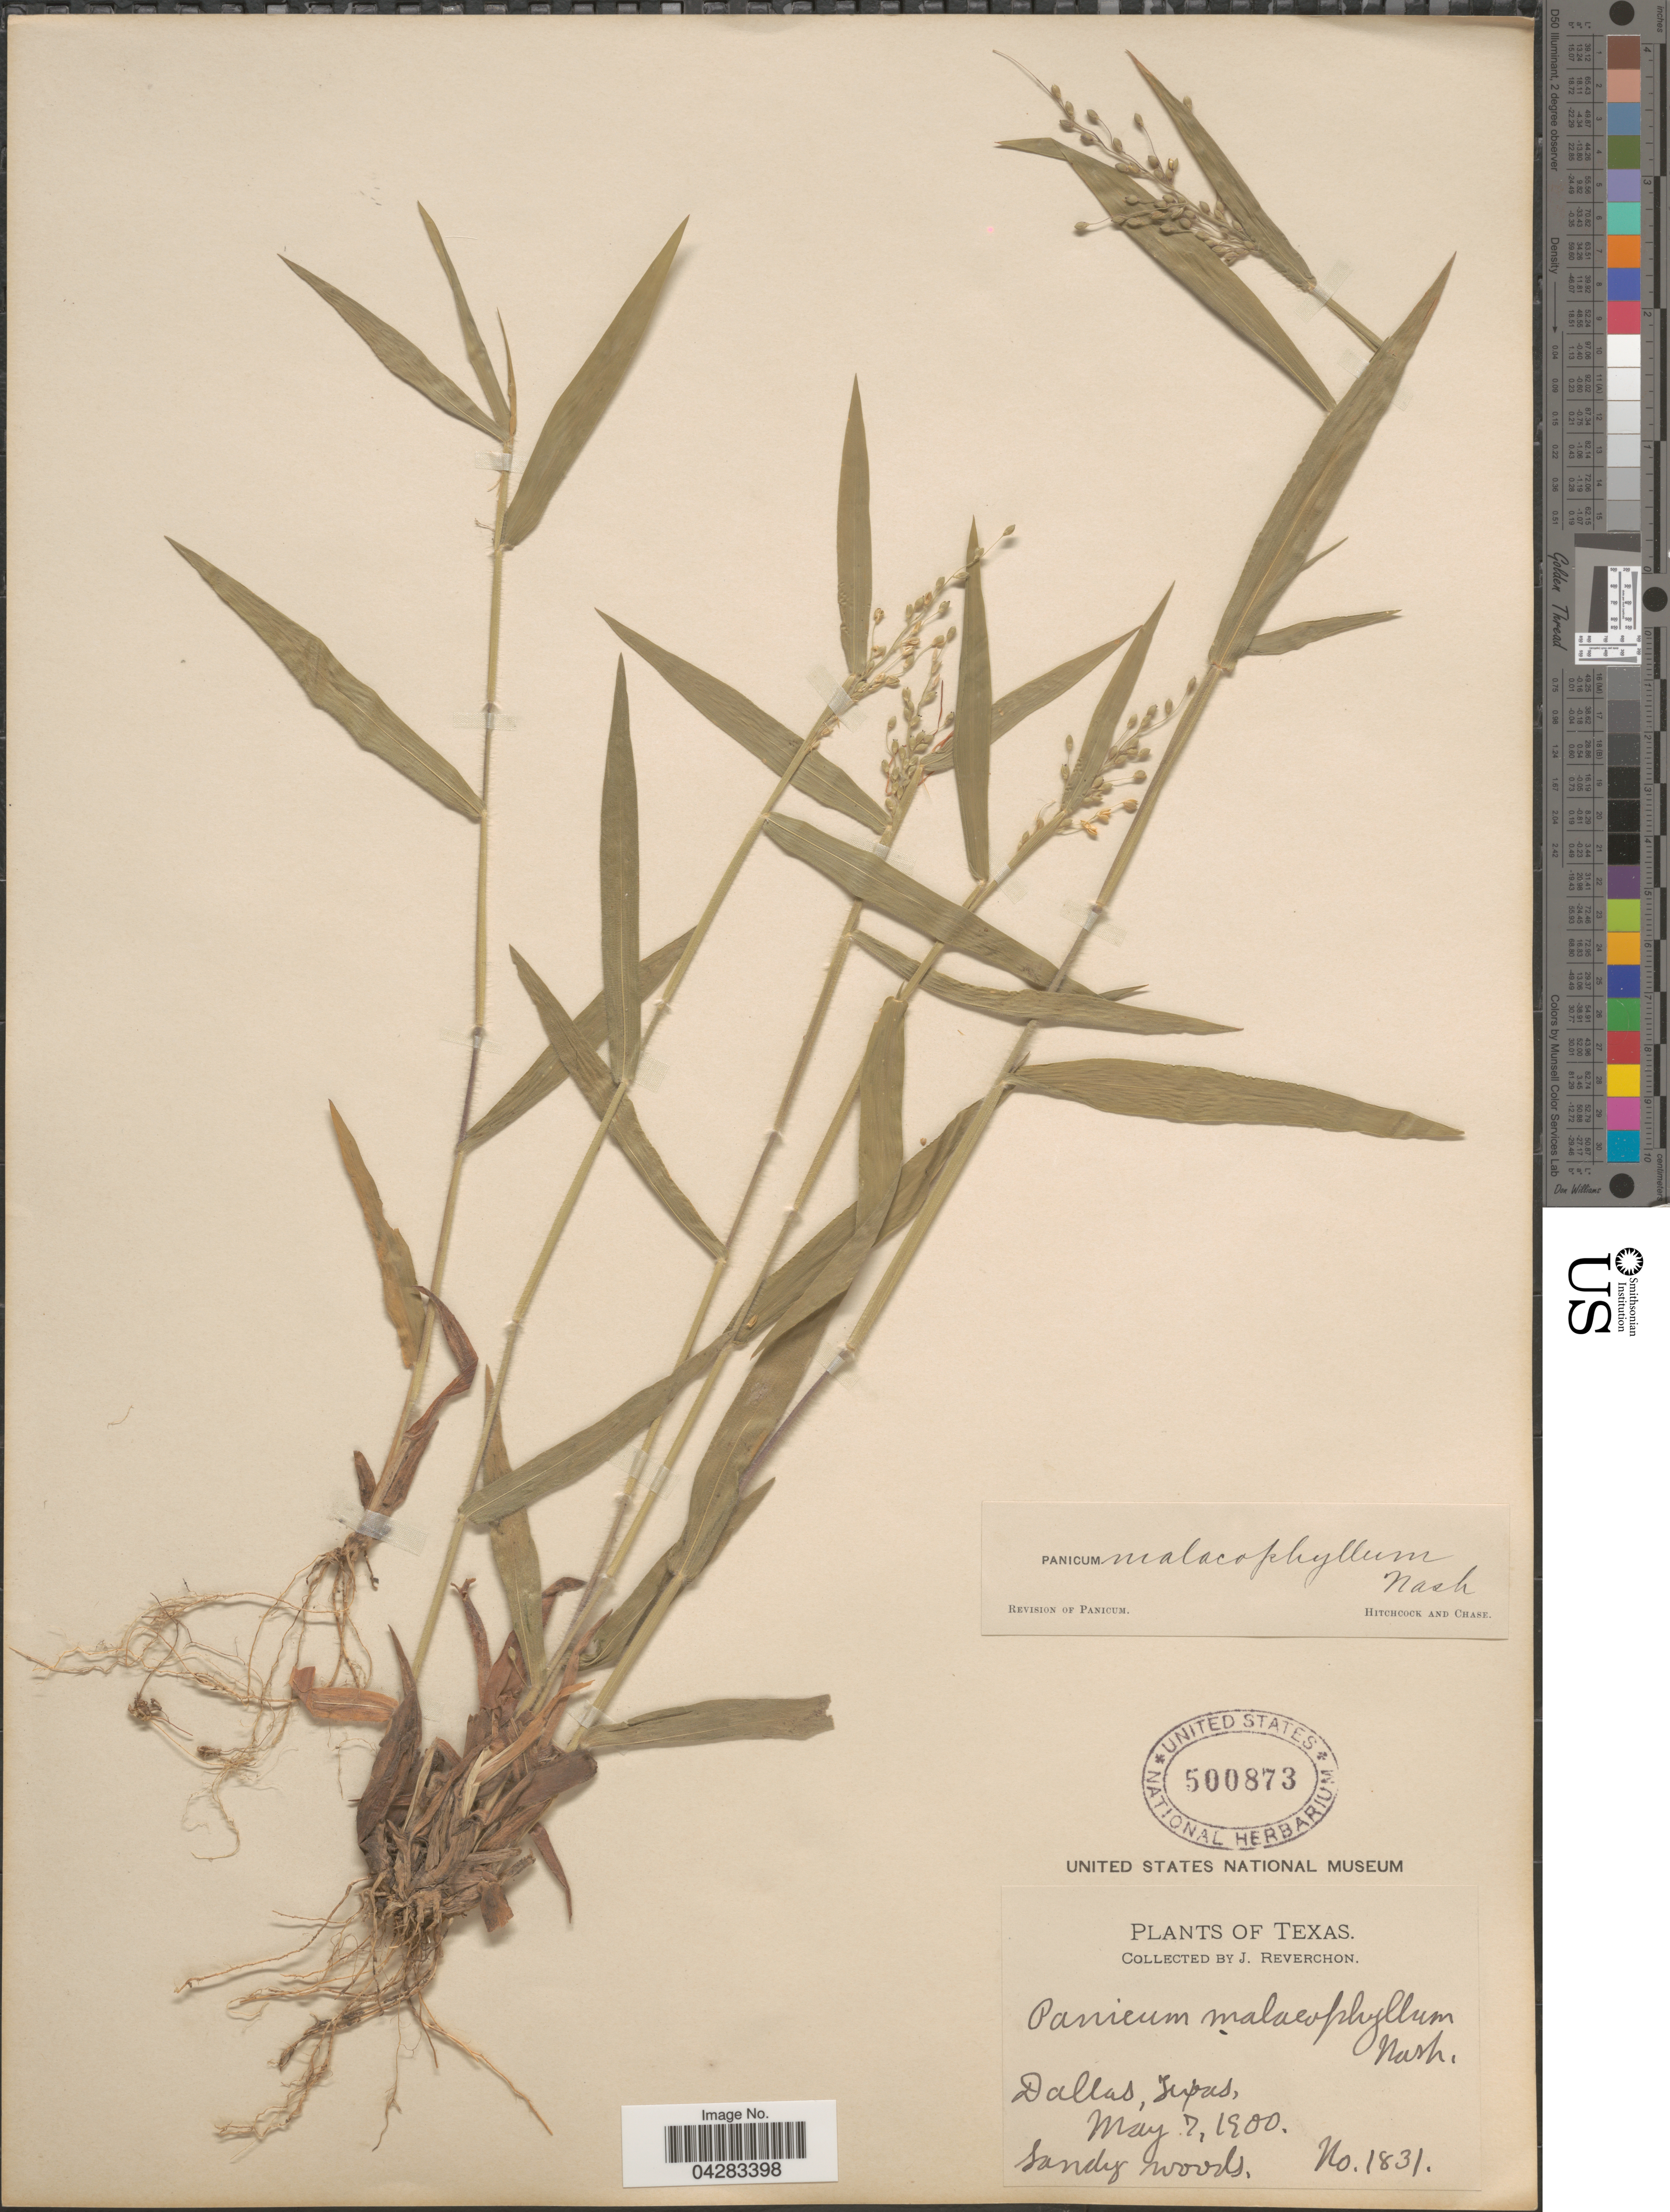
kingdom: Plantae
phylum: Tracheophyta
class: Liliopsida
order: Poales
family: Poaceae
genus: Dichanthelium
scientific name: Dichanthelium malacophyllum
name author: (Nash) Gould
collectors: J. Reverchon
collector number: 1831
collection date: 1900-05-07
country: United States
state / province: Texas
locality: Dallas.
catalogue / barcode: US 500873